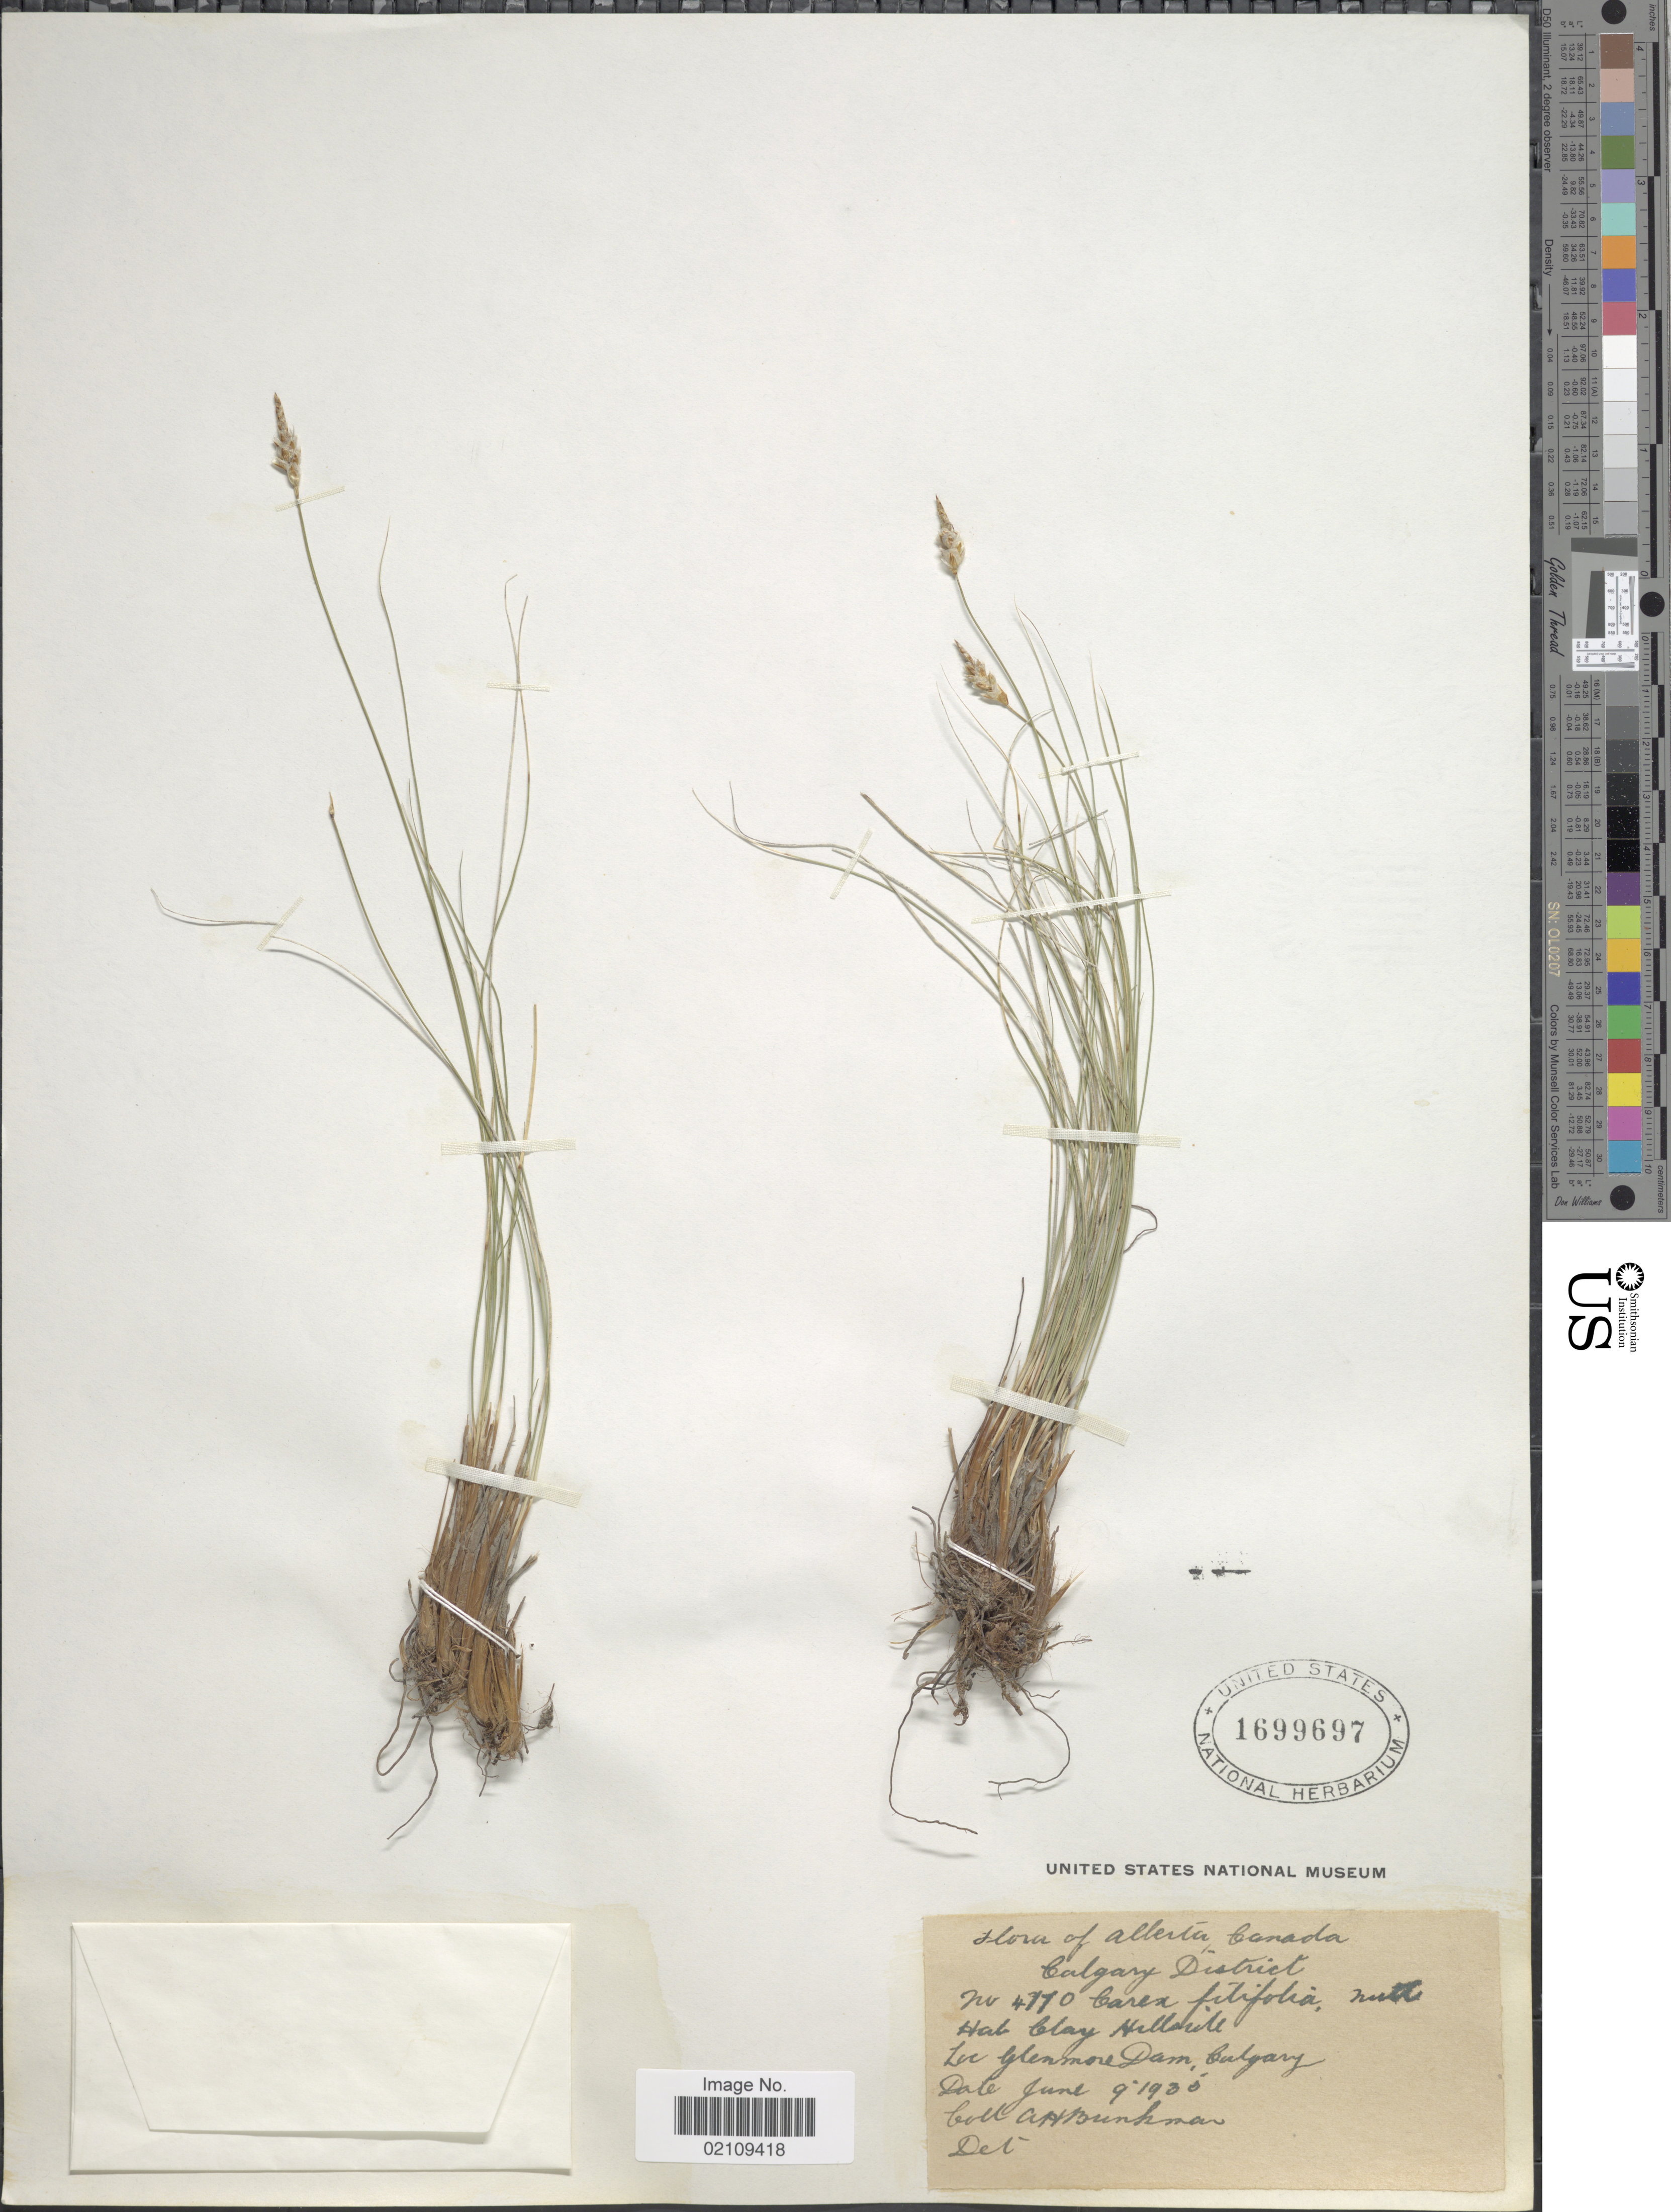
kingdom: Plantae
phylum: Tracheophyta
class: Liliopsida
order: Poales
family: Cyperaceae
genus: Carex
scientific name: Carex filifolia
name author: Nutt.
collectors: A. Brinkman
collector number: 4770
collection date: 1935-06-09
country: Canada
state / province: Alberta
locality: Calgary District, Clay Hillside, Glenmore Dam, Calgary.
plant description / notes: Precise locality edit: Corrected "Culgary" to "Calgary."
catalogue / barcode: US 1699697